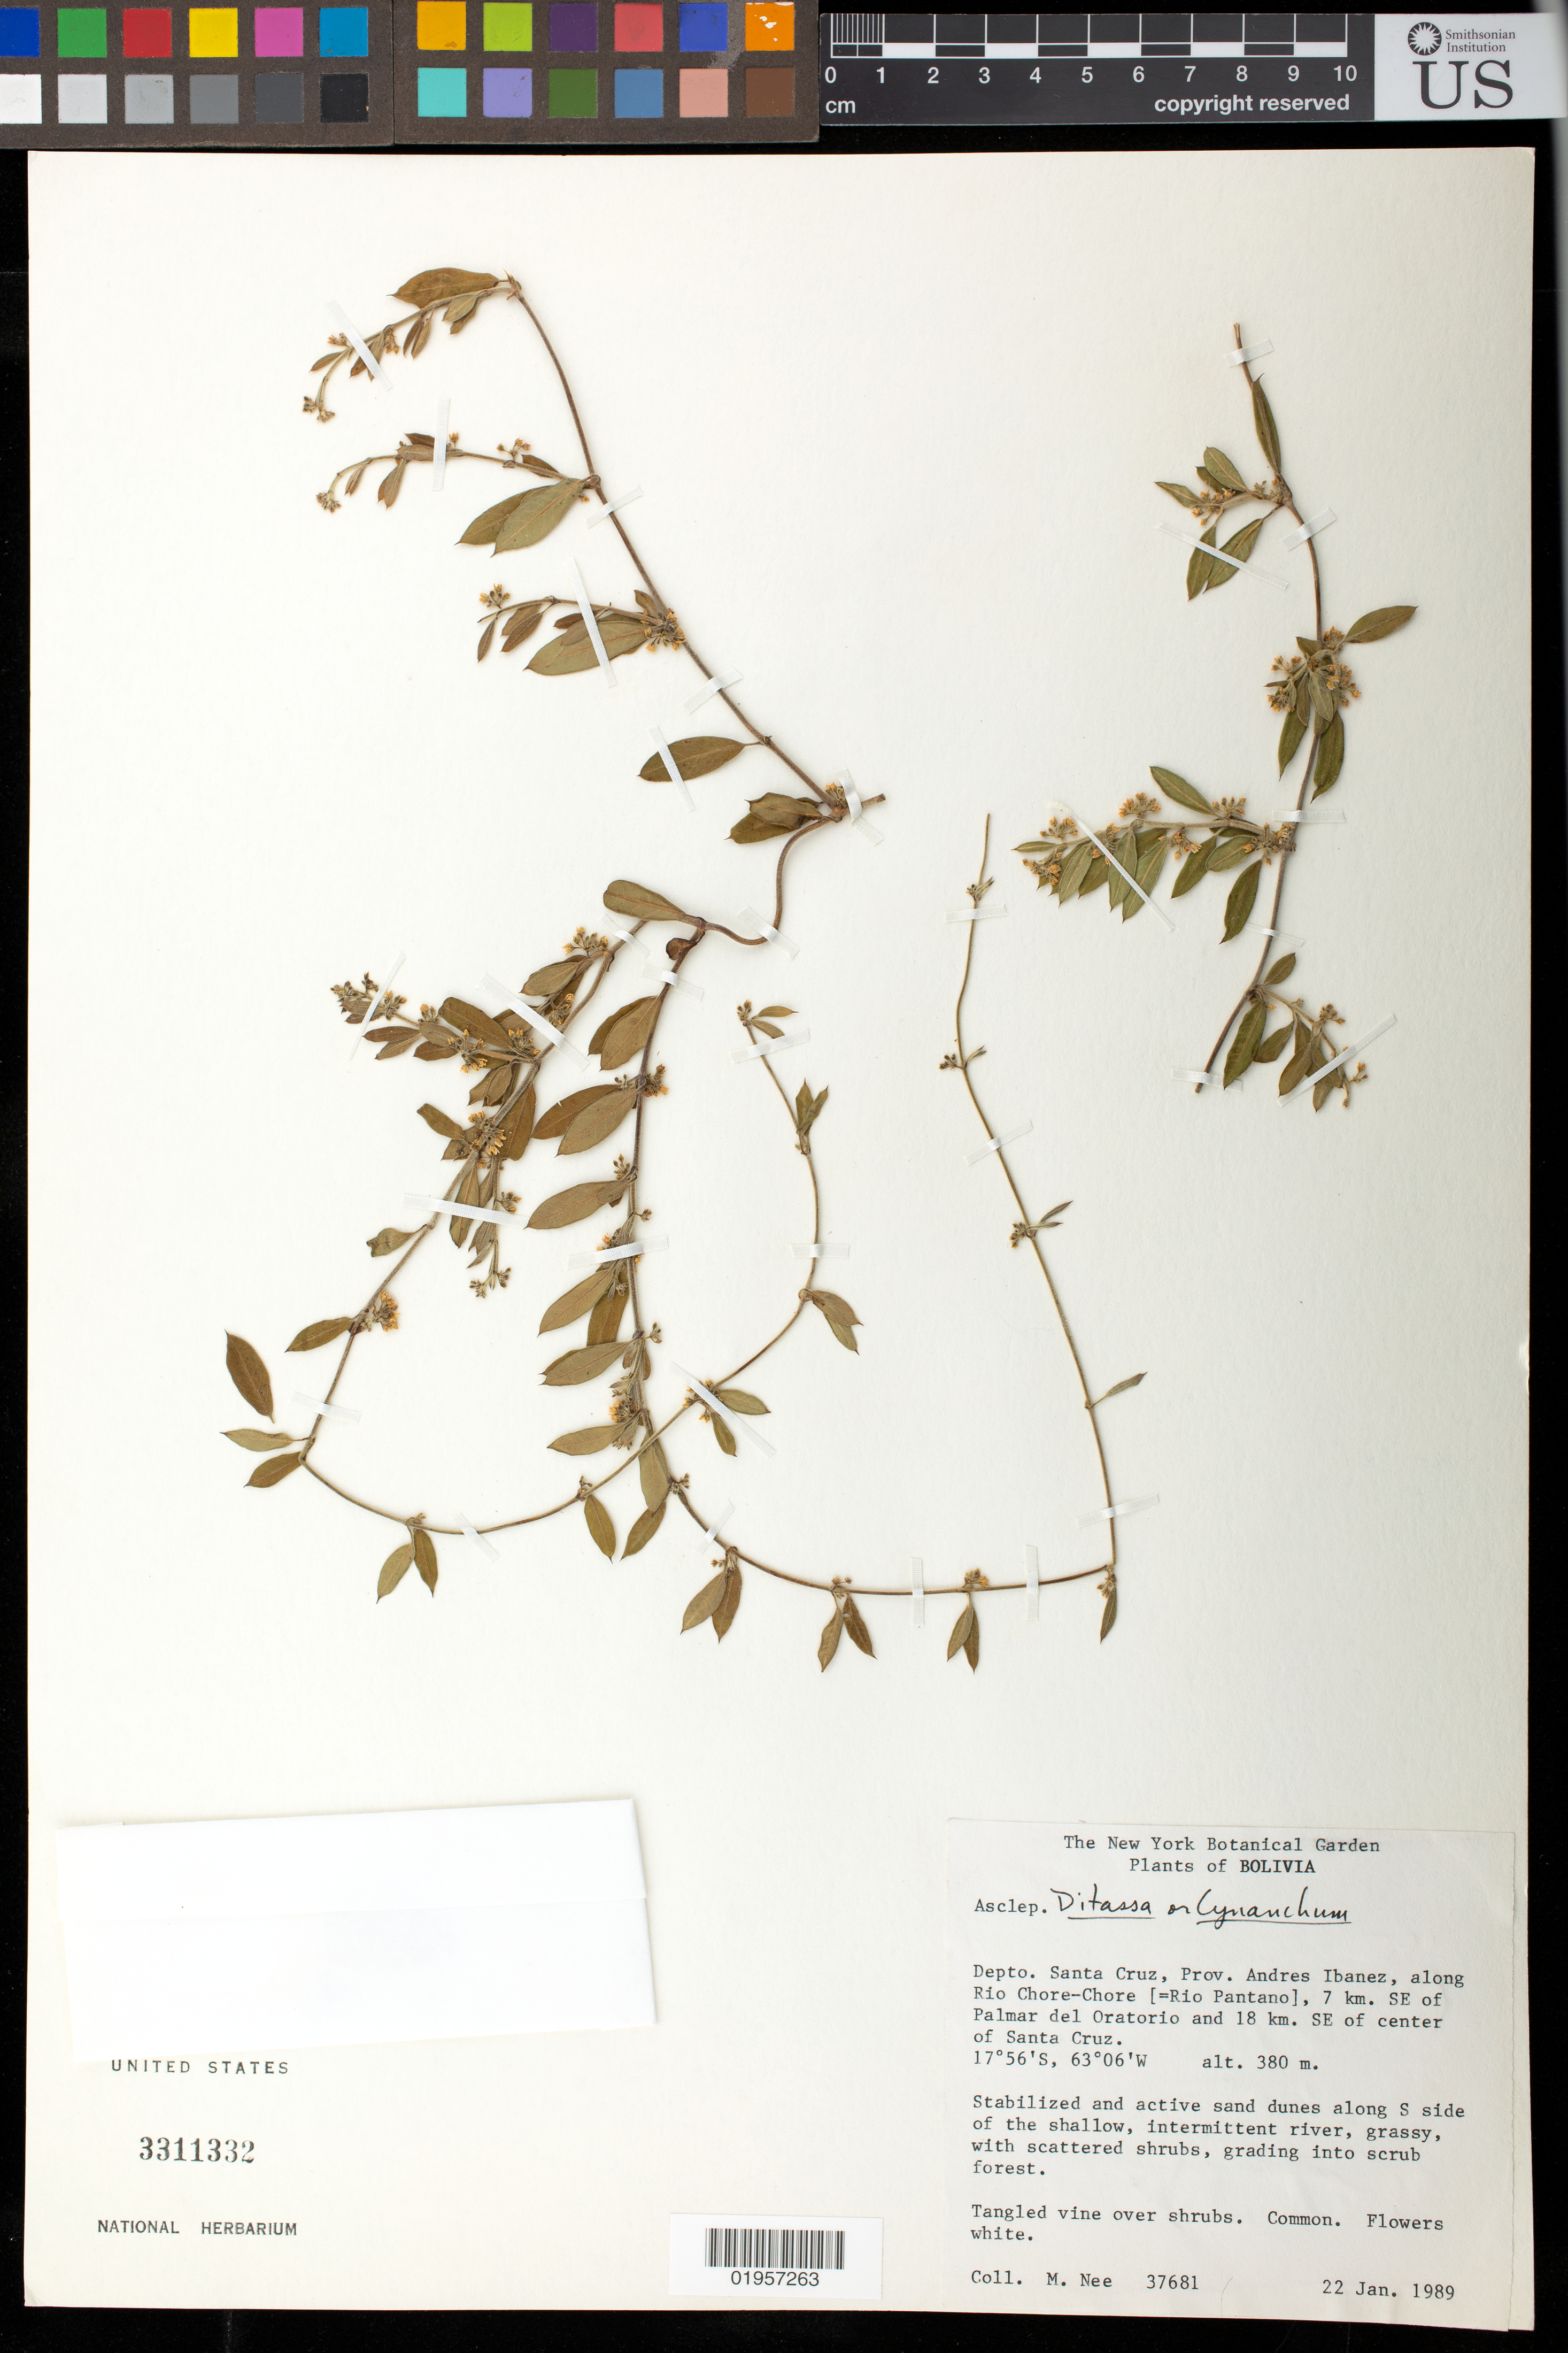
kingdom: Plantae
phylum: Tracheophyta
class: Magnoliopsida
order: Gentianales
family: Apocynaceae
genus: Ditassa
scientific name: Ditassa sp.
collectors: M. Nee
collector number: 37681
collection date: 1989-01-22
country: Bolivia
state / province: Santa Cruz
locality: Depto. Santa Cruz, Prov. Andres Ibanez, along Rio Chore-Chore [= Rio Pantano], 7 km. SE of Palmar del Oratorio and 18 km. SE of center of Santa Cruz.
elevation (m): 380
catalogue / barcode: US 3311332